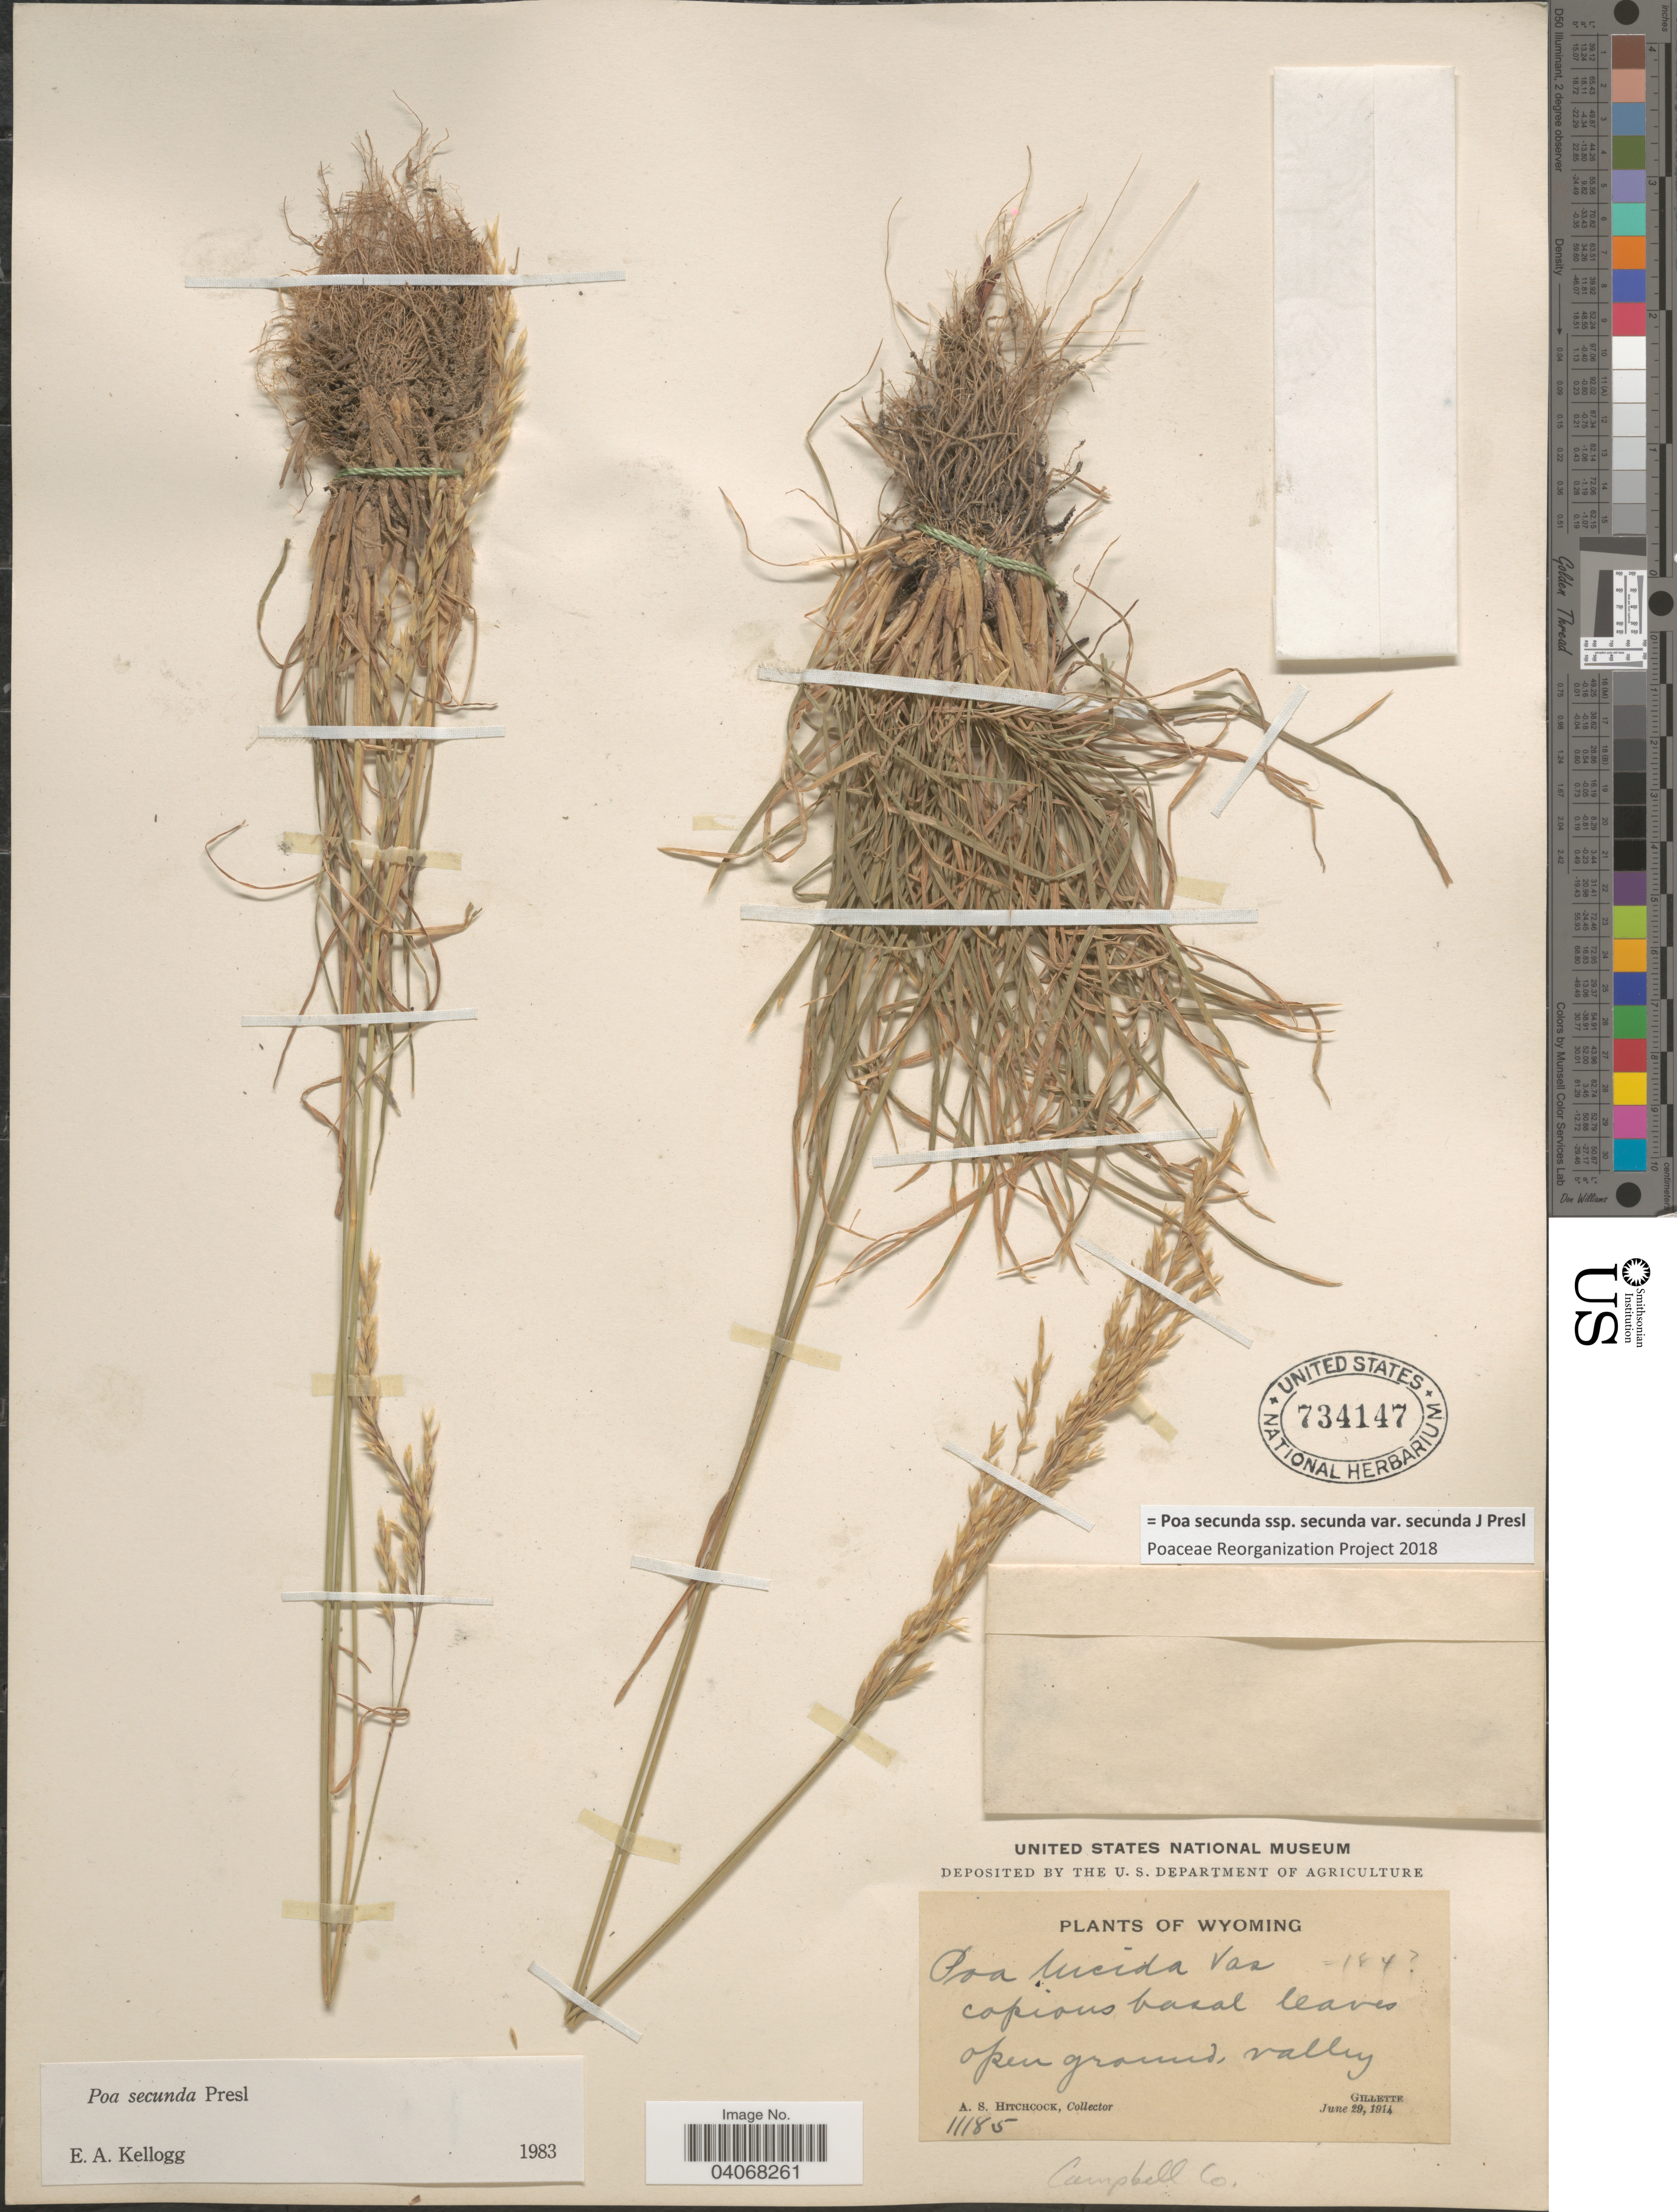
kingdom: Plantae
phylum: Tracheophyta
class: Liliopsida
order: Poales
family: Poaceae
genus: Poa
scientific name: Poa secunda subsp. secunda var. secunda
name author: J. Presl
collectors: A. S. Hitchcock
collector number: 11185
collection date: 1914-06-29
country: United States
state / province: Wyoming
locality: Open ground, valley. Gillette. Campbell Co.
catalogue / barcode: US 734147